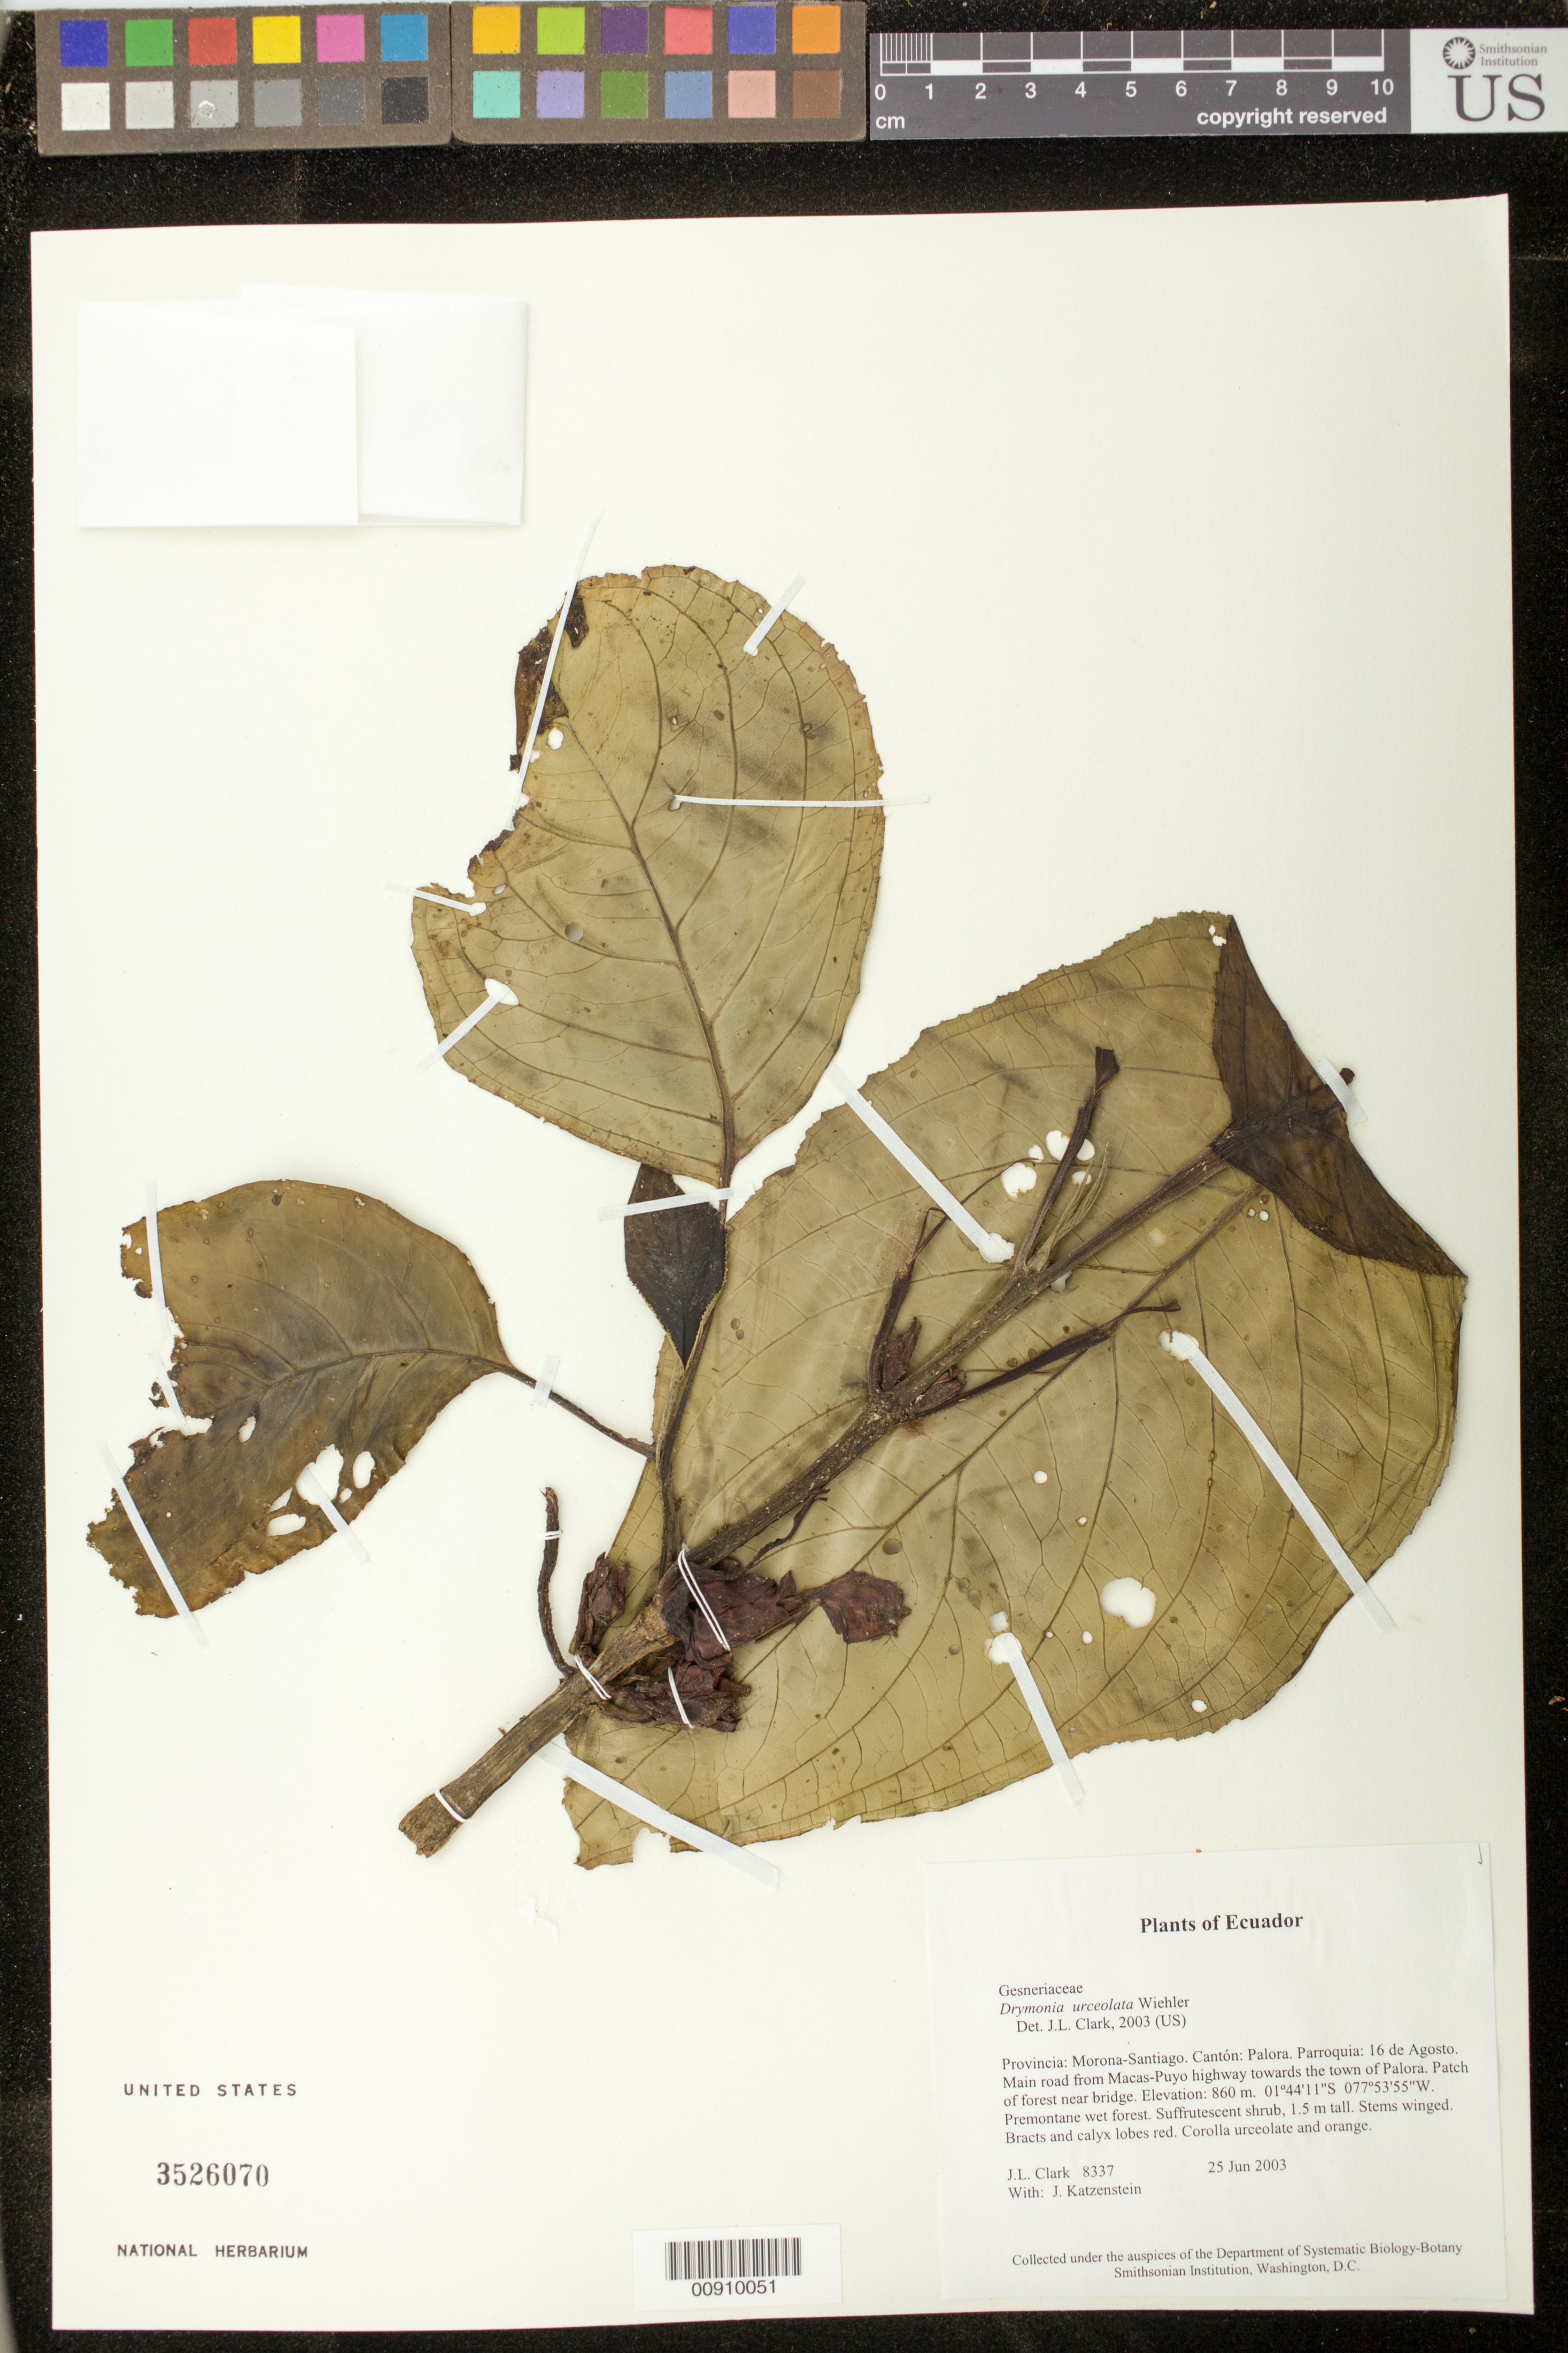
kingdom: Plantae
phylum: Tracheophyta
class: Magnoliopsida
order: Lamiales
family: Gesneriaceae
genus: Drymonia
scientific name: Drymonia urceolata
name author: Wiehler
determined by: Clark, J. L., (SEL), The Marie Selby Botanical Garden (UNITED STATES)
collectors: J. L. Clark & J. Katzenstein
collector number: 8337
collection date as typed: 25 Jun 2003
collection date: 2003-06-25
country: Ecuador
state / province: Morona-Santiago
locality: Palora. Parroquia: 16 de Agosto. Main road from Macas-Puyo highway towards the town of Palora. Patch of forest near bridge.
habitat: Premontane wet forest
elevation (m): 860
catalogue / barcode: US 3526070